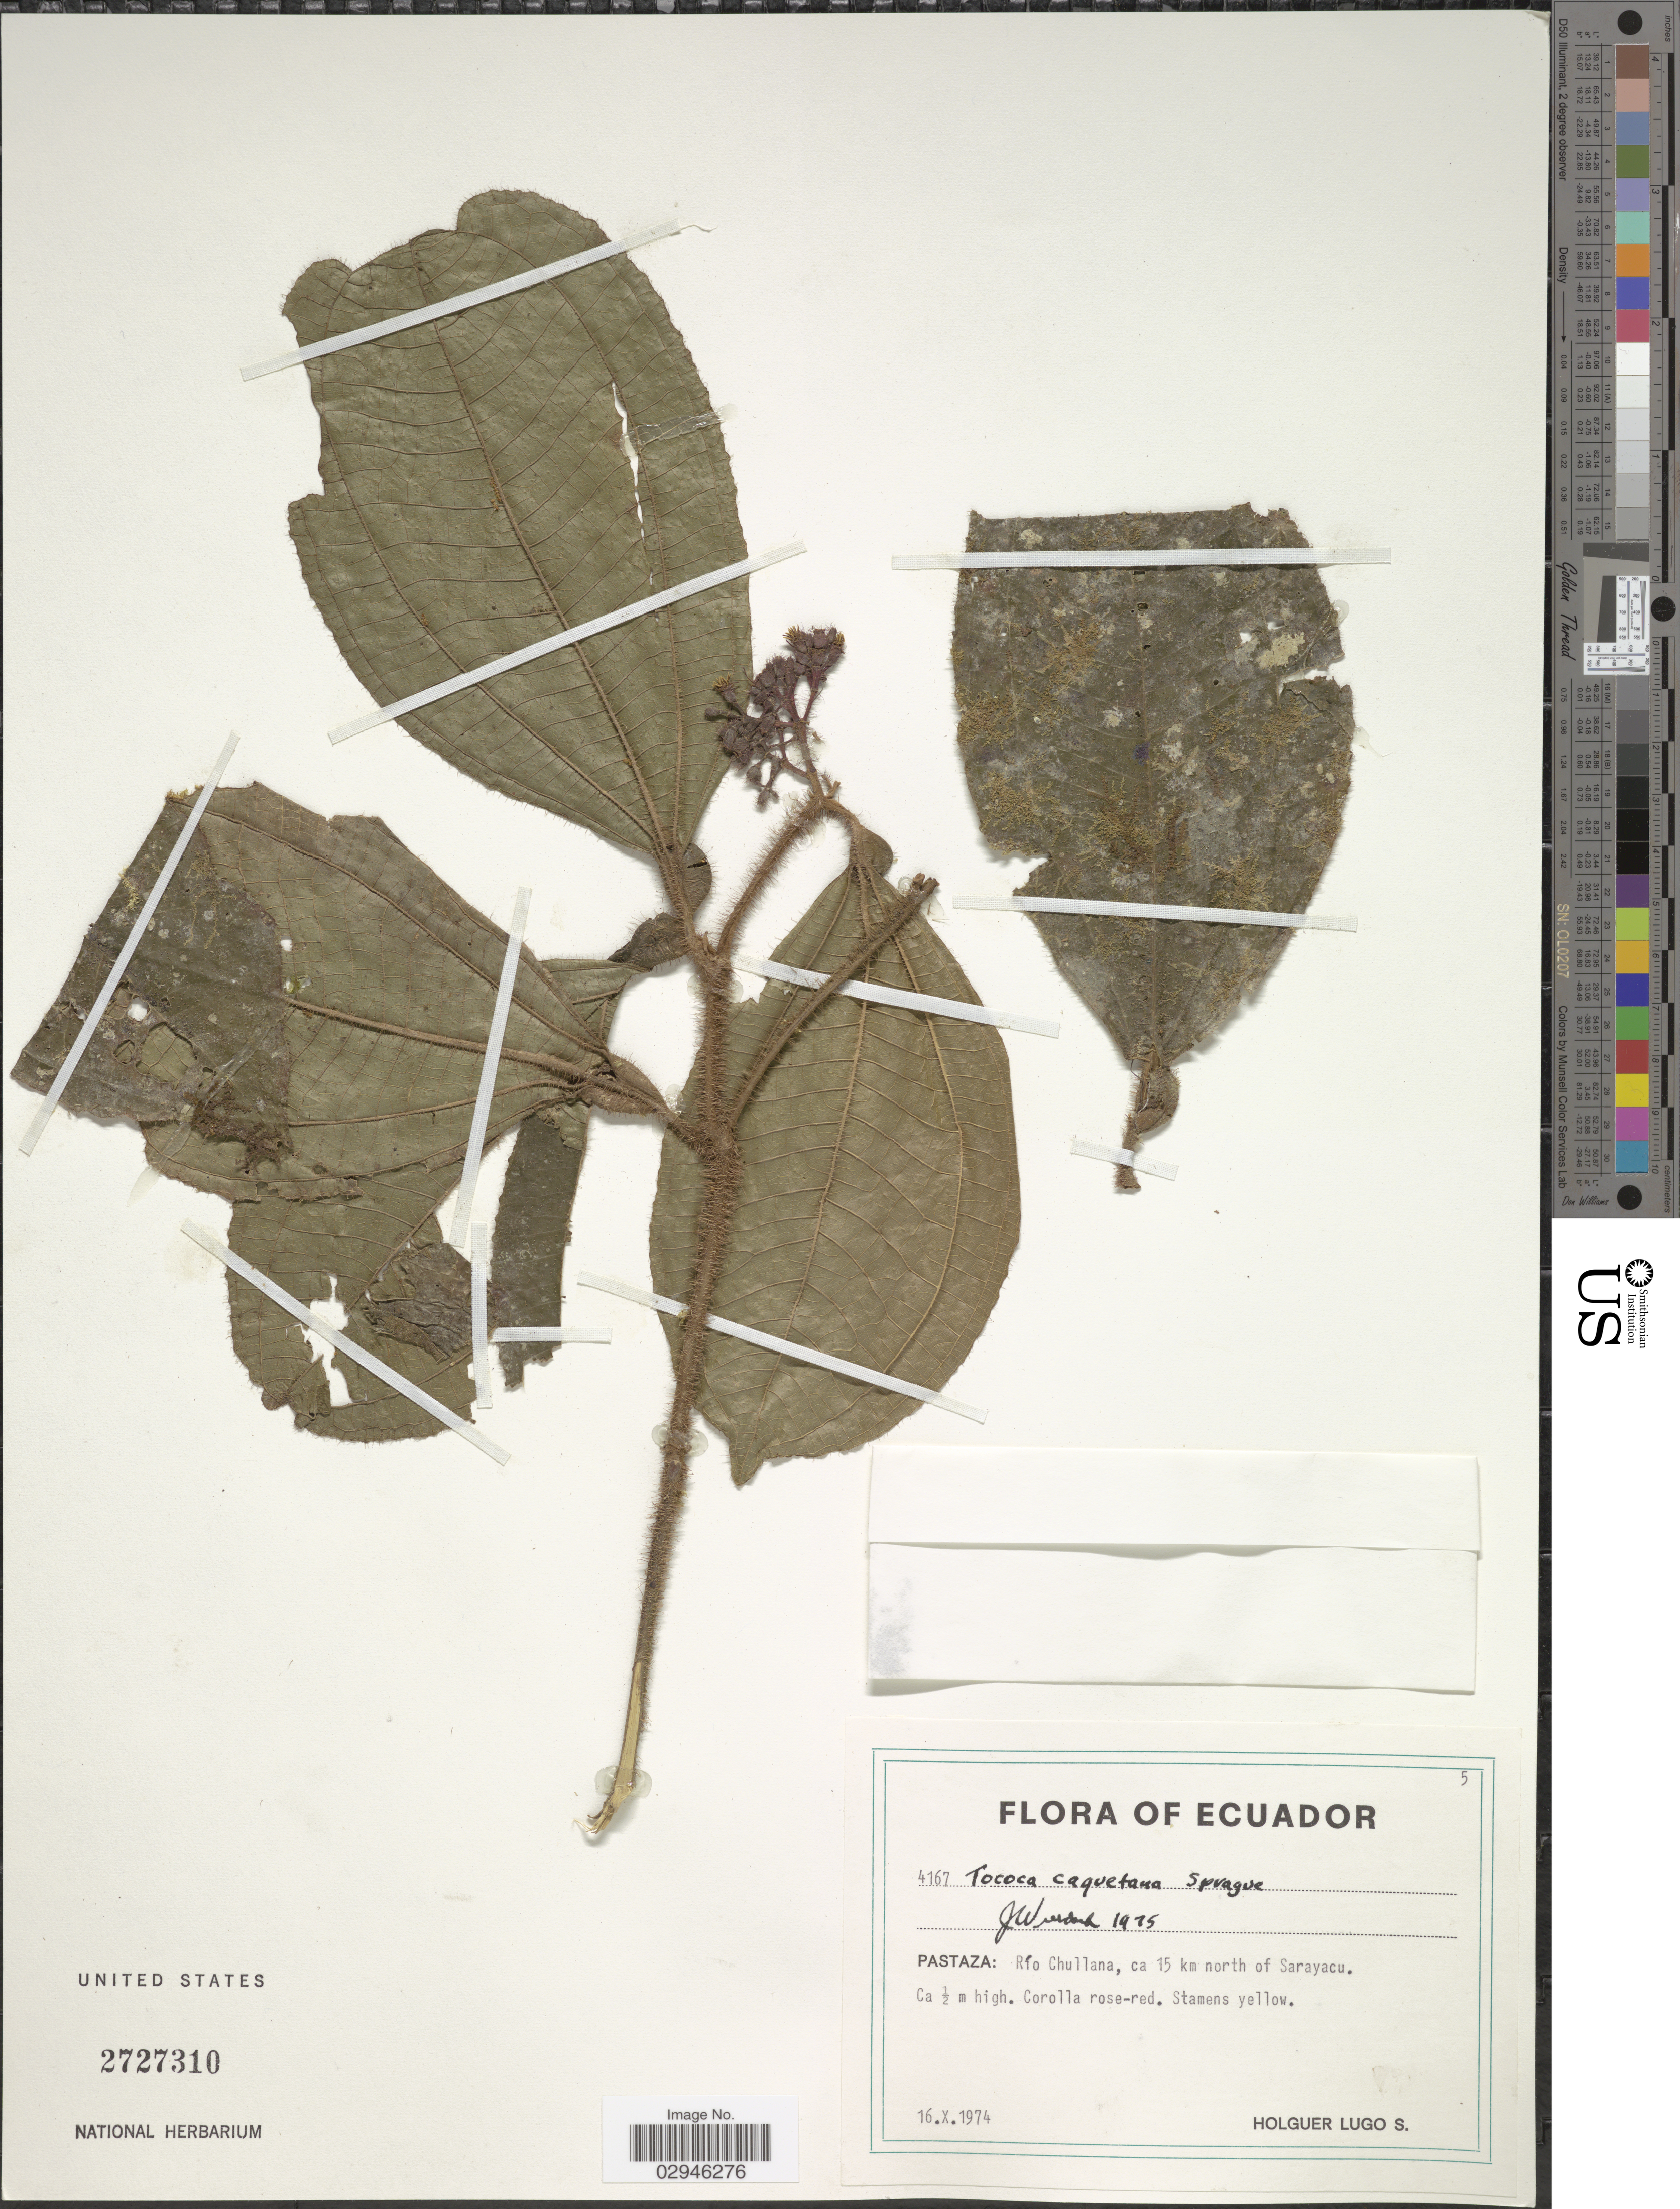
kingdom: Plantae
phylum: Tracheophyta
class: Magnoliopsida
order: Myrtales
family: Melastomataceae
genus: Tococa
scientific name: Tococa caquetana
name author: Sprague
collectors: H. Lugo S.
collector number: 4167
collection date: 1974-10-16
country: Ecuador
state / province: Pastaza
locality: Río Chullana, ca 15 km north of Sarayacu.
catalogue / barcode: US 2727310